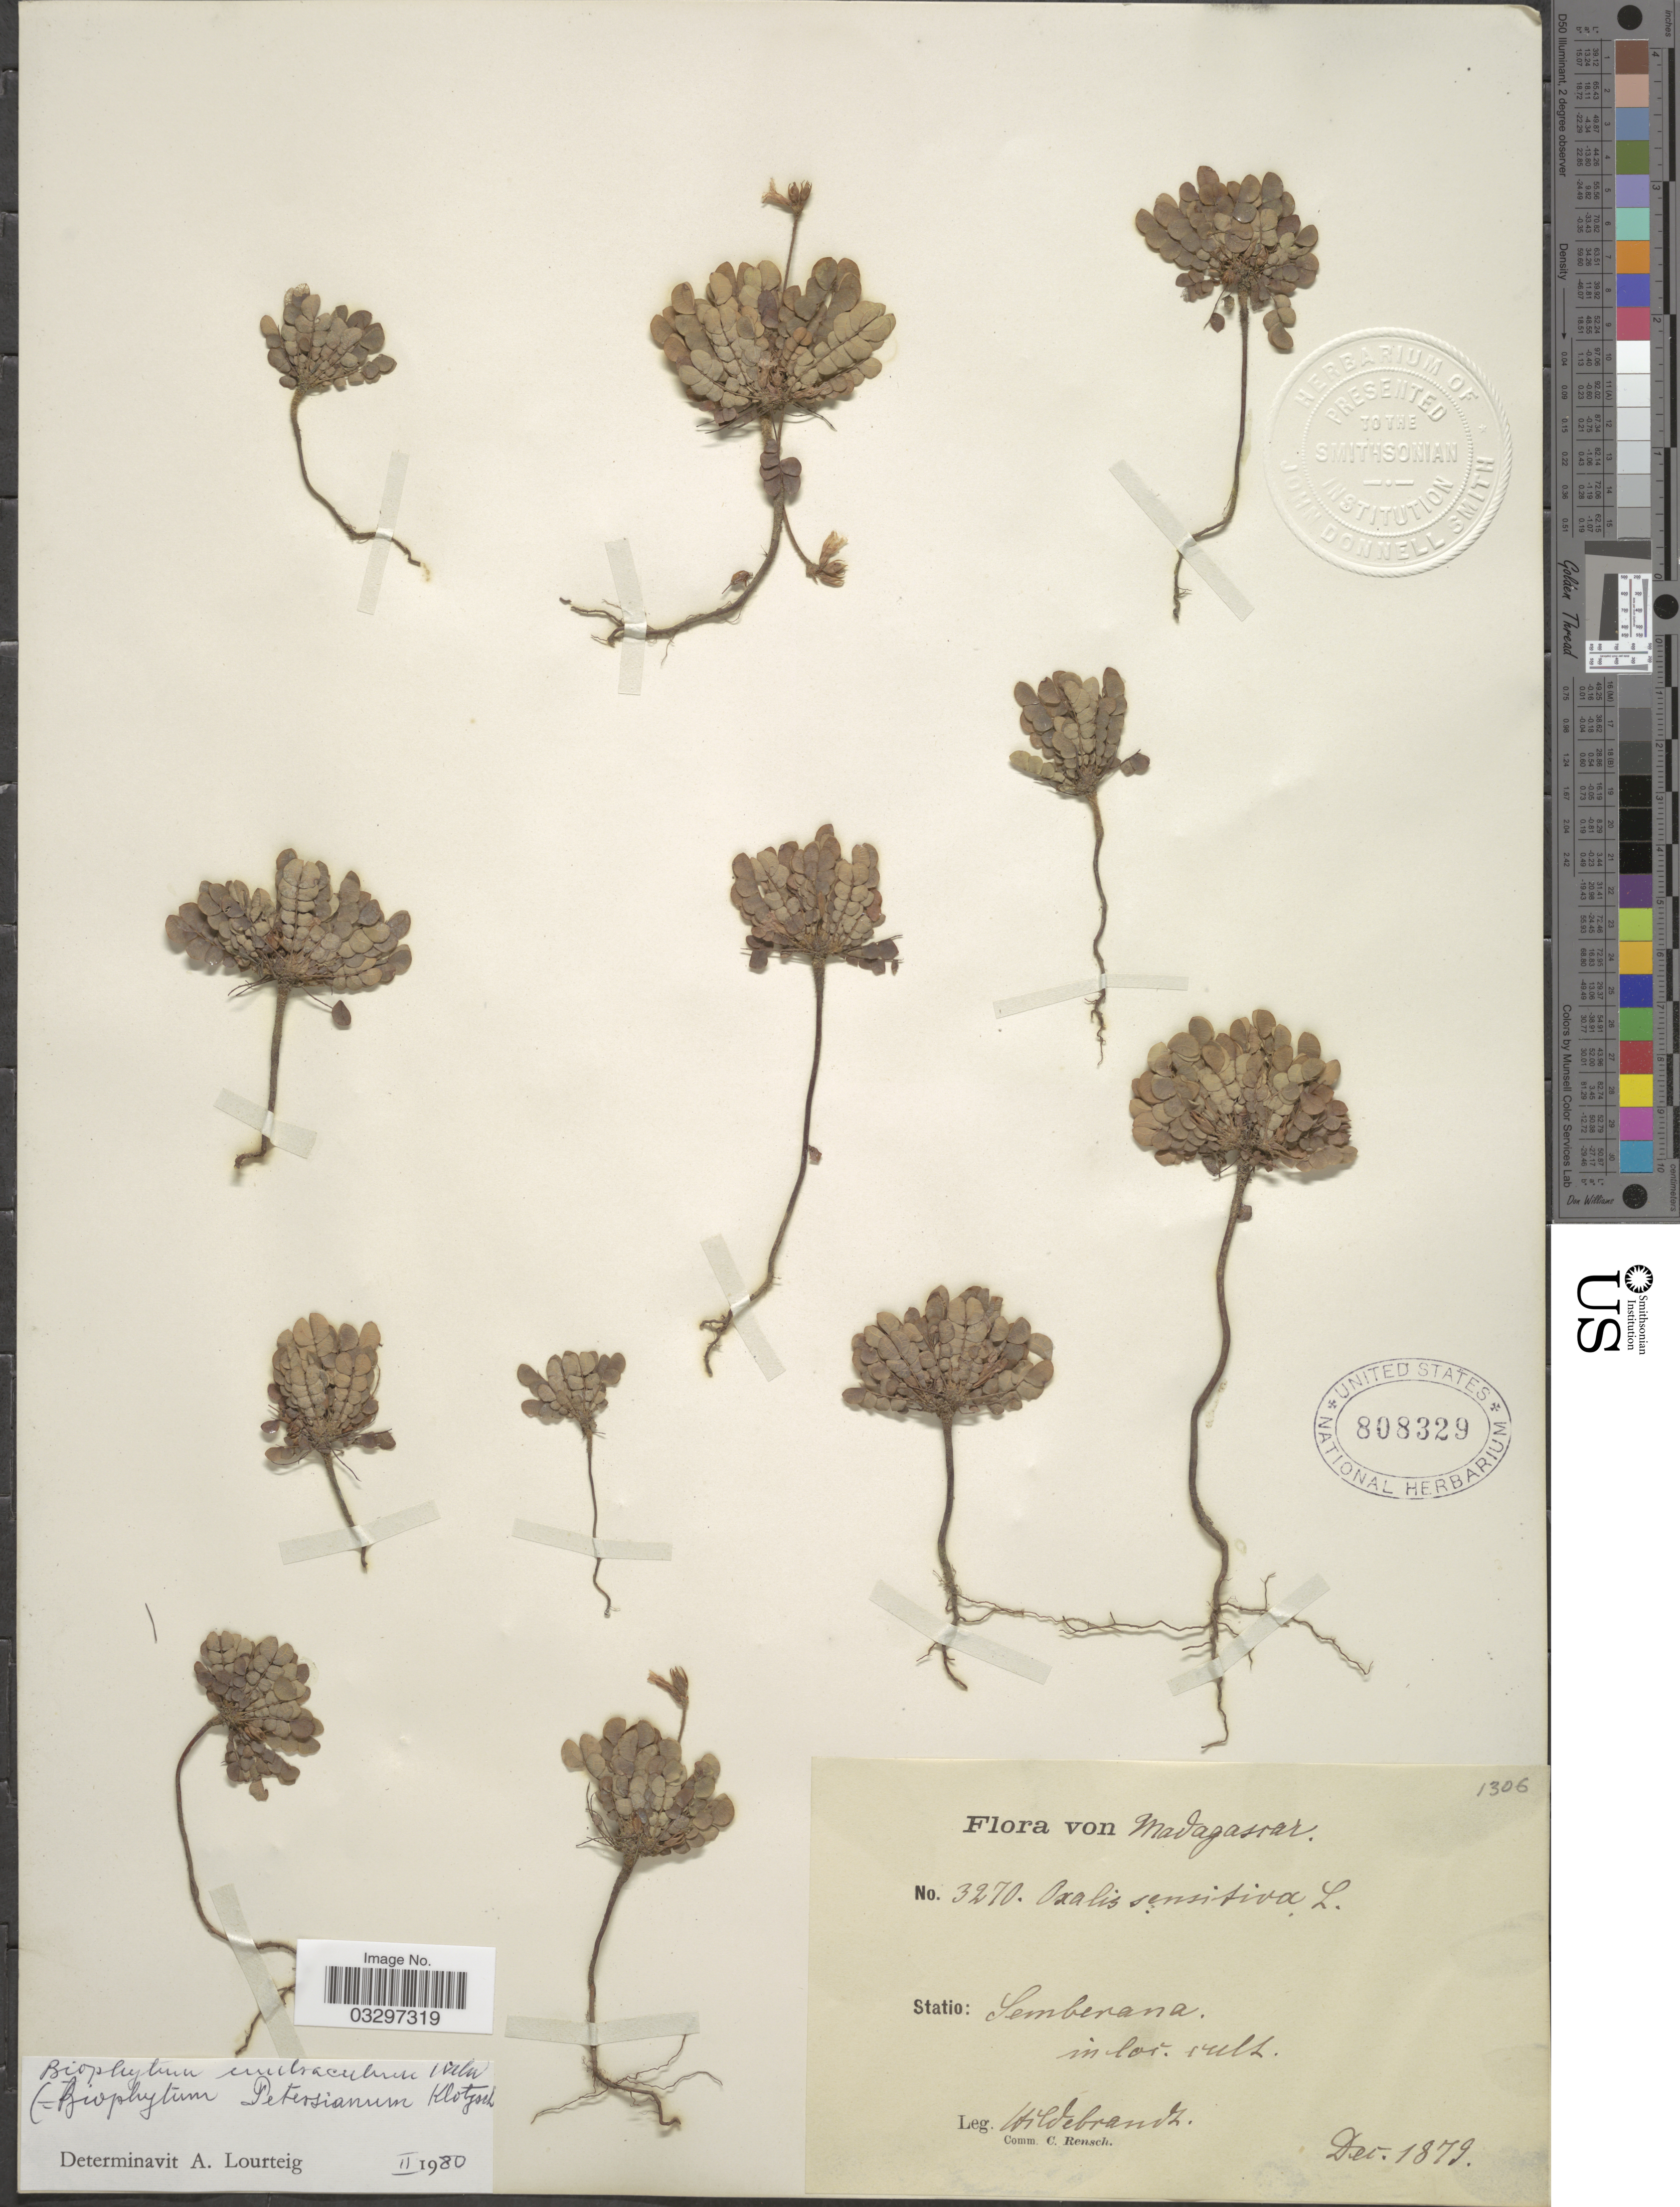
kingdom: Plantae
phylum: Tracheophyta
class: Magnoliopsida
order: Oxalidales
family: Oxalidaceae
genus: Biophytum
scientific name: Biophytum umbraculum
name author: Welw.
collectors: J. Hildebrandt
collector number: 3270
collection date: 1879-12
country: Madagascar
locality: Statio: Semberana in loc. cult.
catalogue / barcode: US 808329